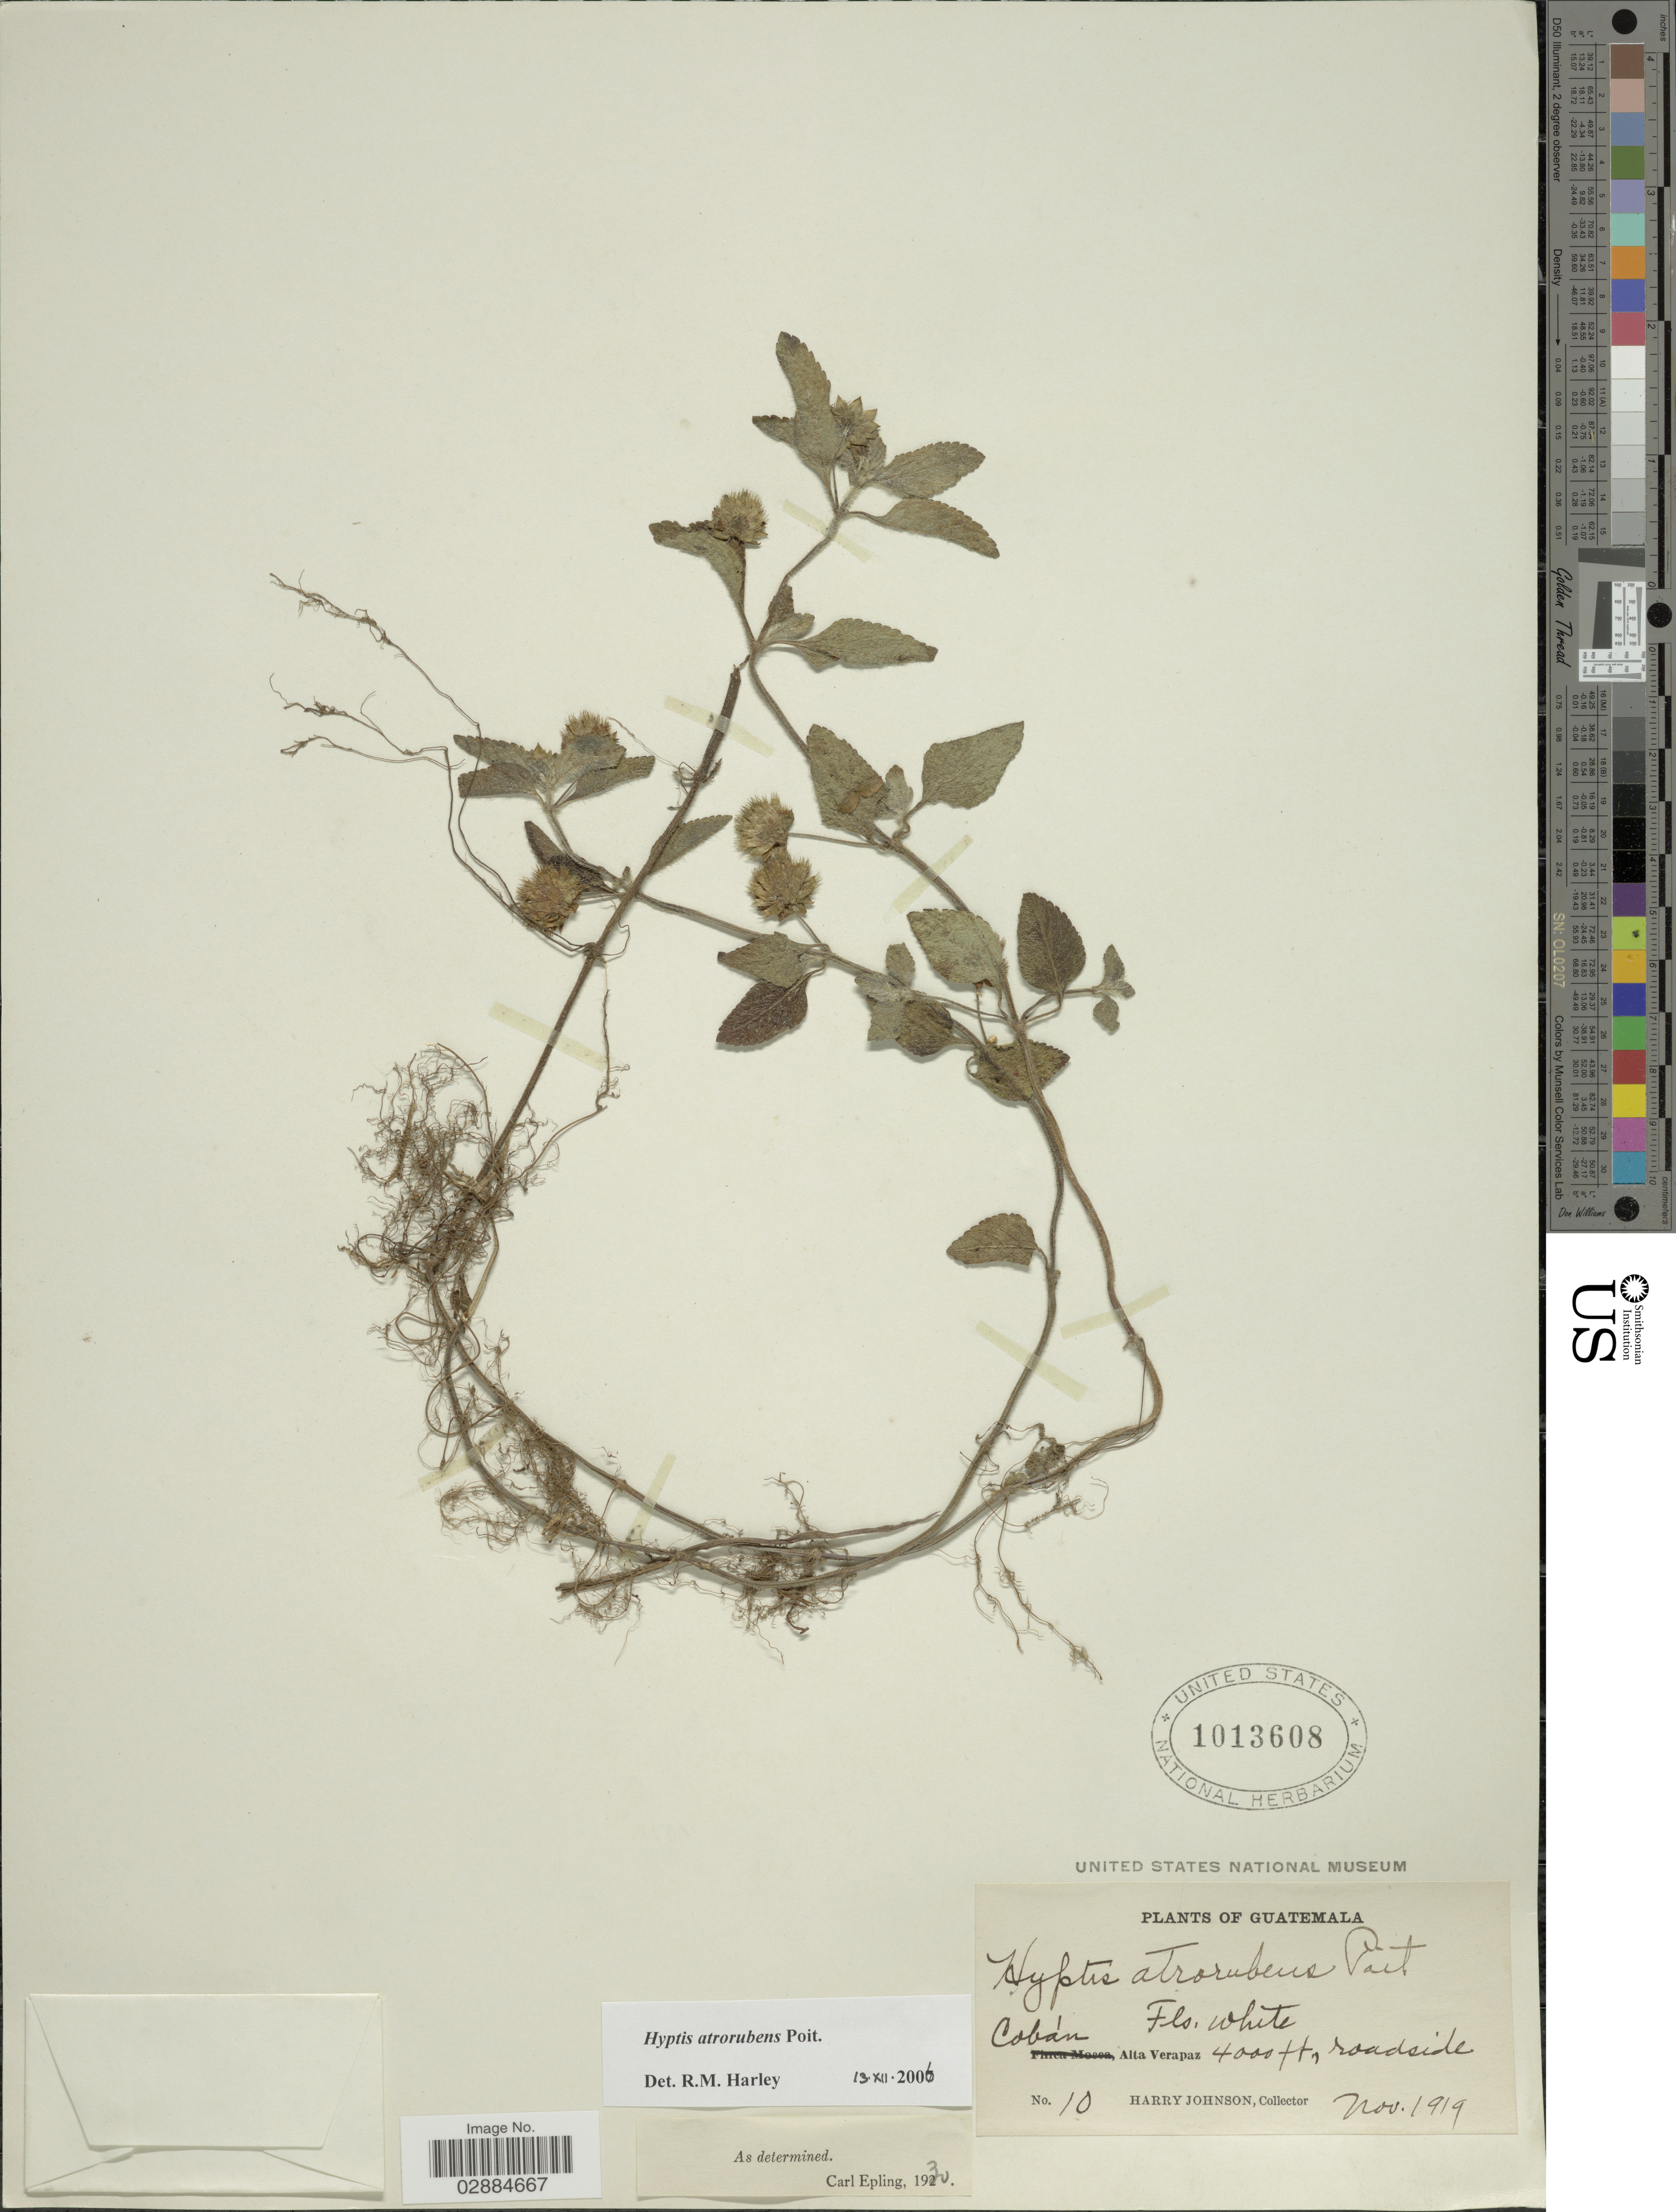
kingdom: Plantae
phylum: Tracheophyta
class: Magnoliopsida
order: Lamiales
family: Lamiaceae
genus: Hyptis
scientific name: Hyptis atrorubens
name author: Poit.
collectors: H. Johnson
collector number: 10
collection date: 1919-11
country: Guatemala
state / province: Alta Verapaz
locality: Cobán, roadside.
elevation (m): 1219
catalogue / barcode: US 1013608